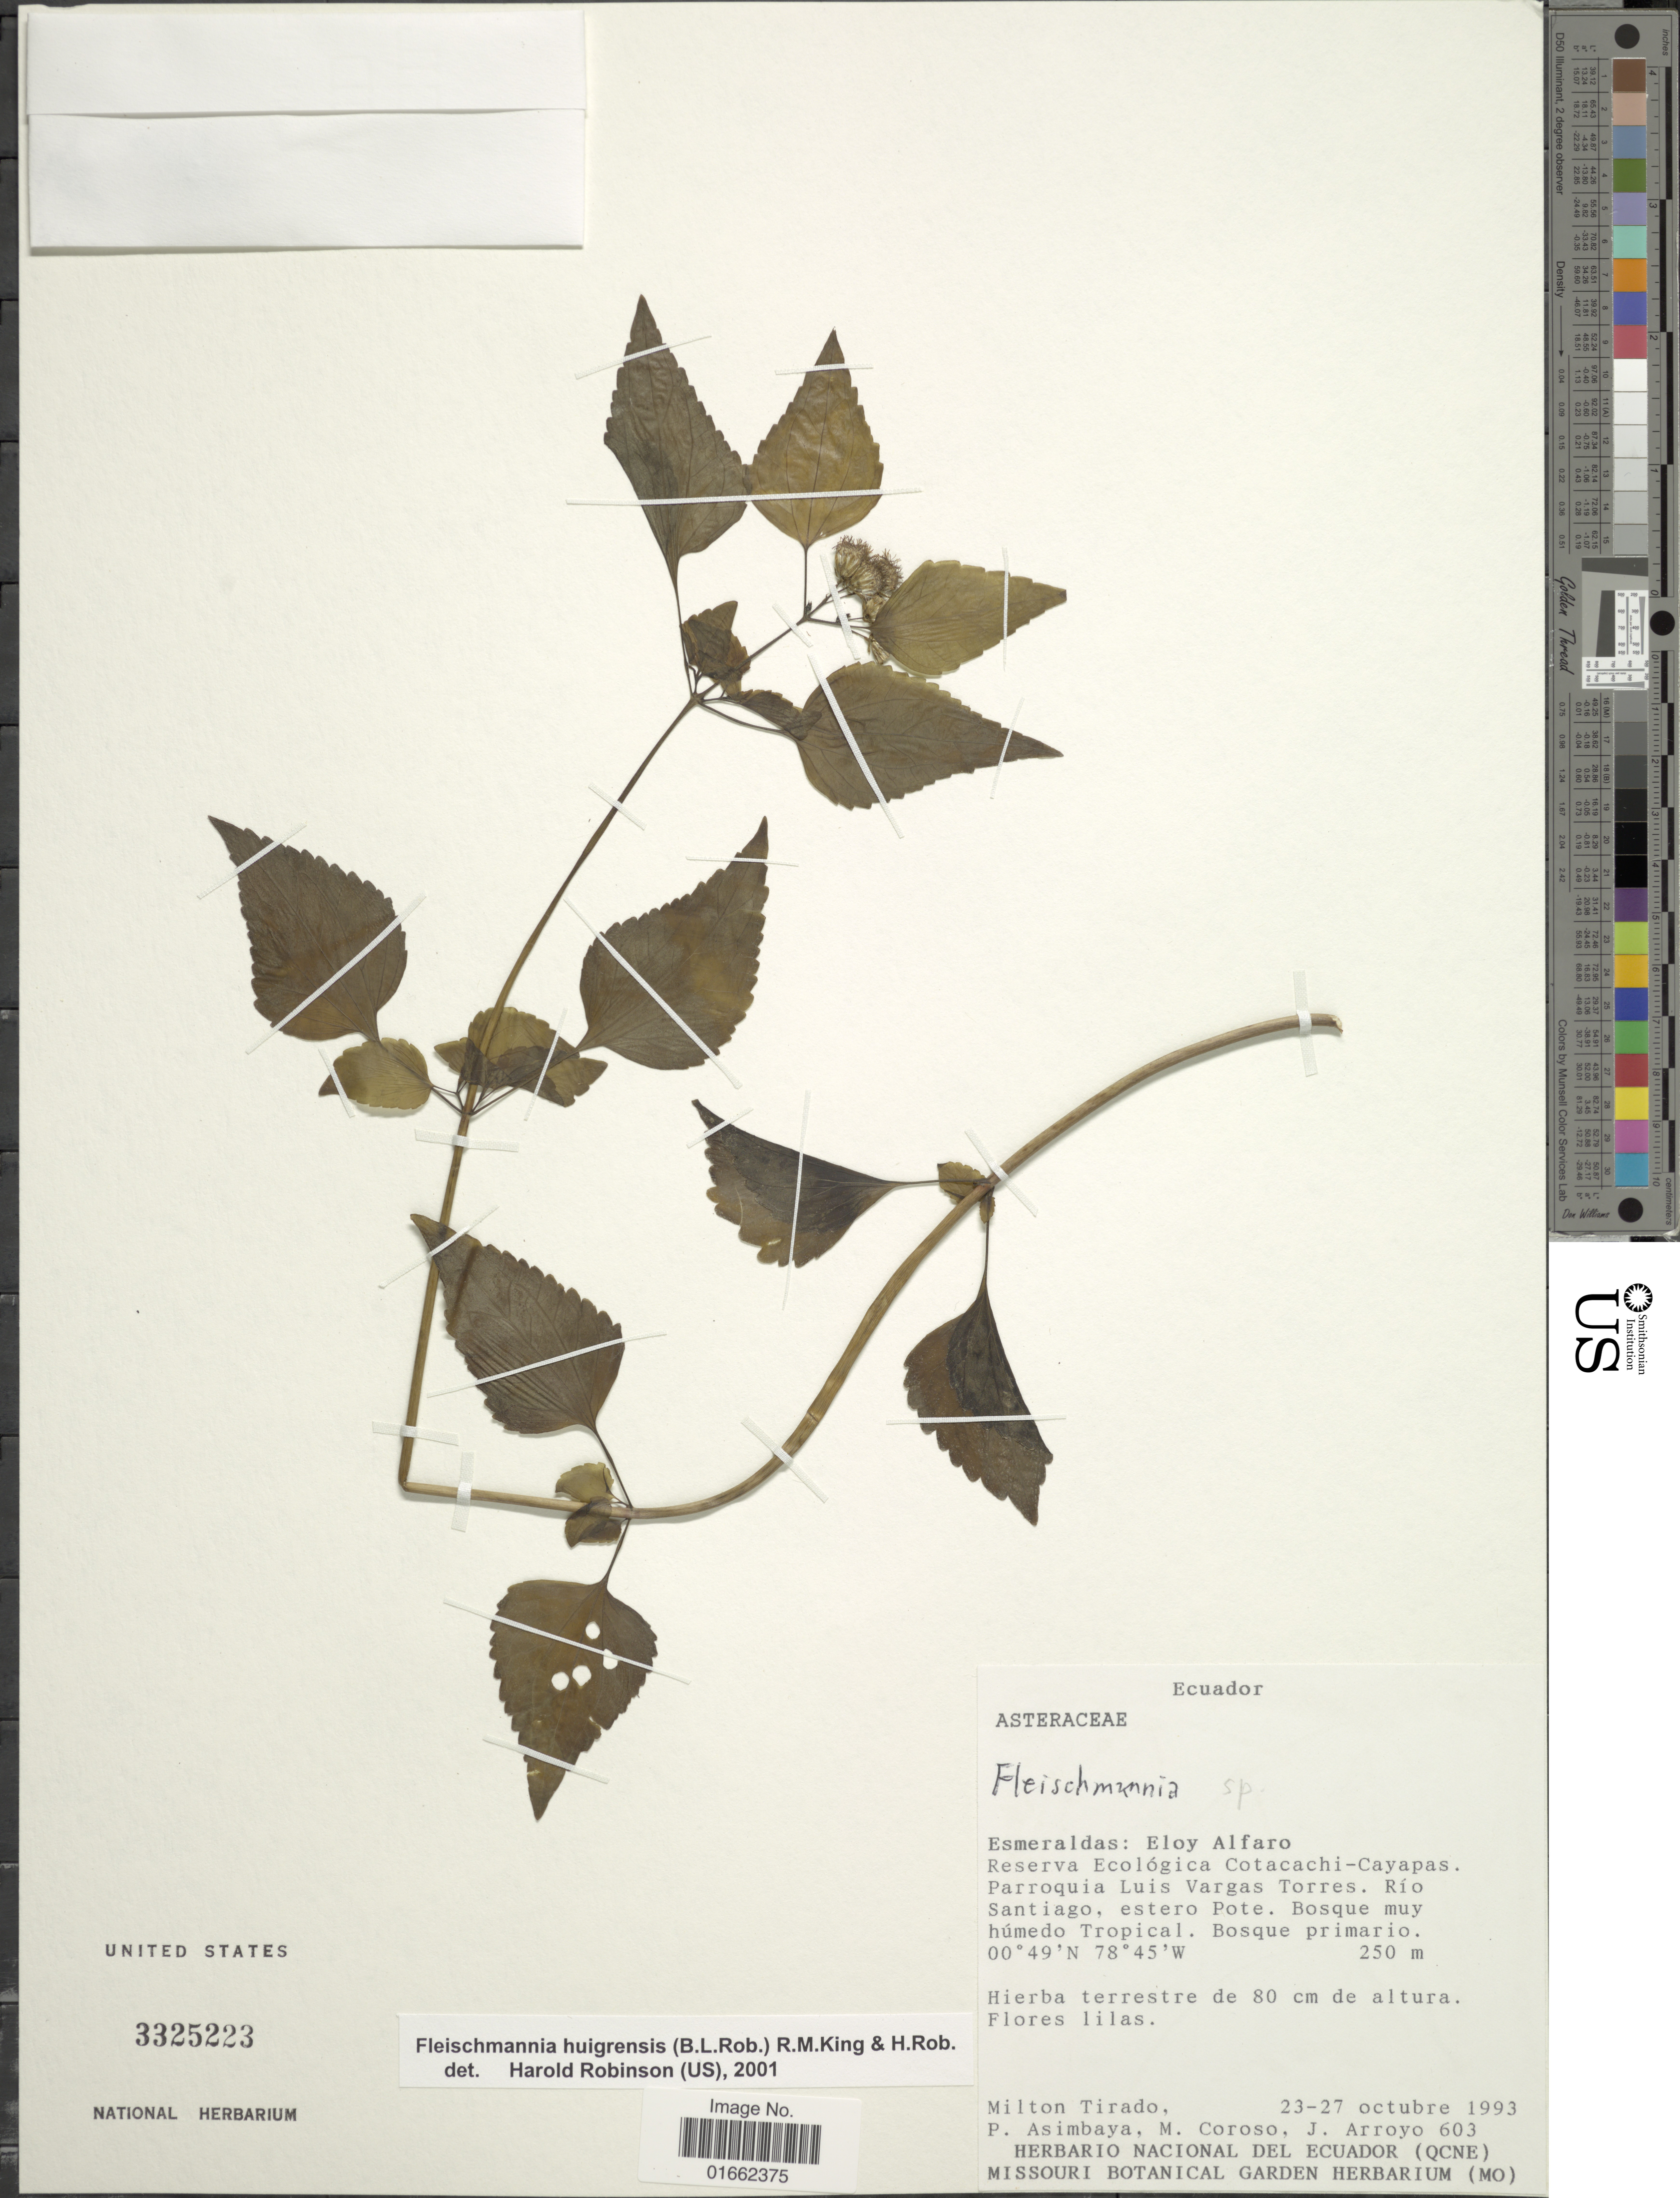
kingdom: Plantae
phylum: Tracheophyta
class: Magnoliopsida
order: Asterales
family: Asteraceae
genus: Fleischmannia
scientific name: Fleischmannia obscurifolia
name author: (Hieron.) R.M. King & H. Rob.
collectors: M. Tirado, P. Asimbaya, M. Coroso & J. Arroyo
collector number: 603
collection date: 1993-10-23/1993-10-27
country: Ecuador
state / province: Esmeraldas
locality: Esmeraldas: Eloy Alfaro. Reserva Ecológica Cotacachi-Cayapas. Parroquia Luis Vargas Torres. Rio Santiago, estero Pote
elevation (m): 250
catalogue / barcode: US 3325223